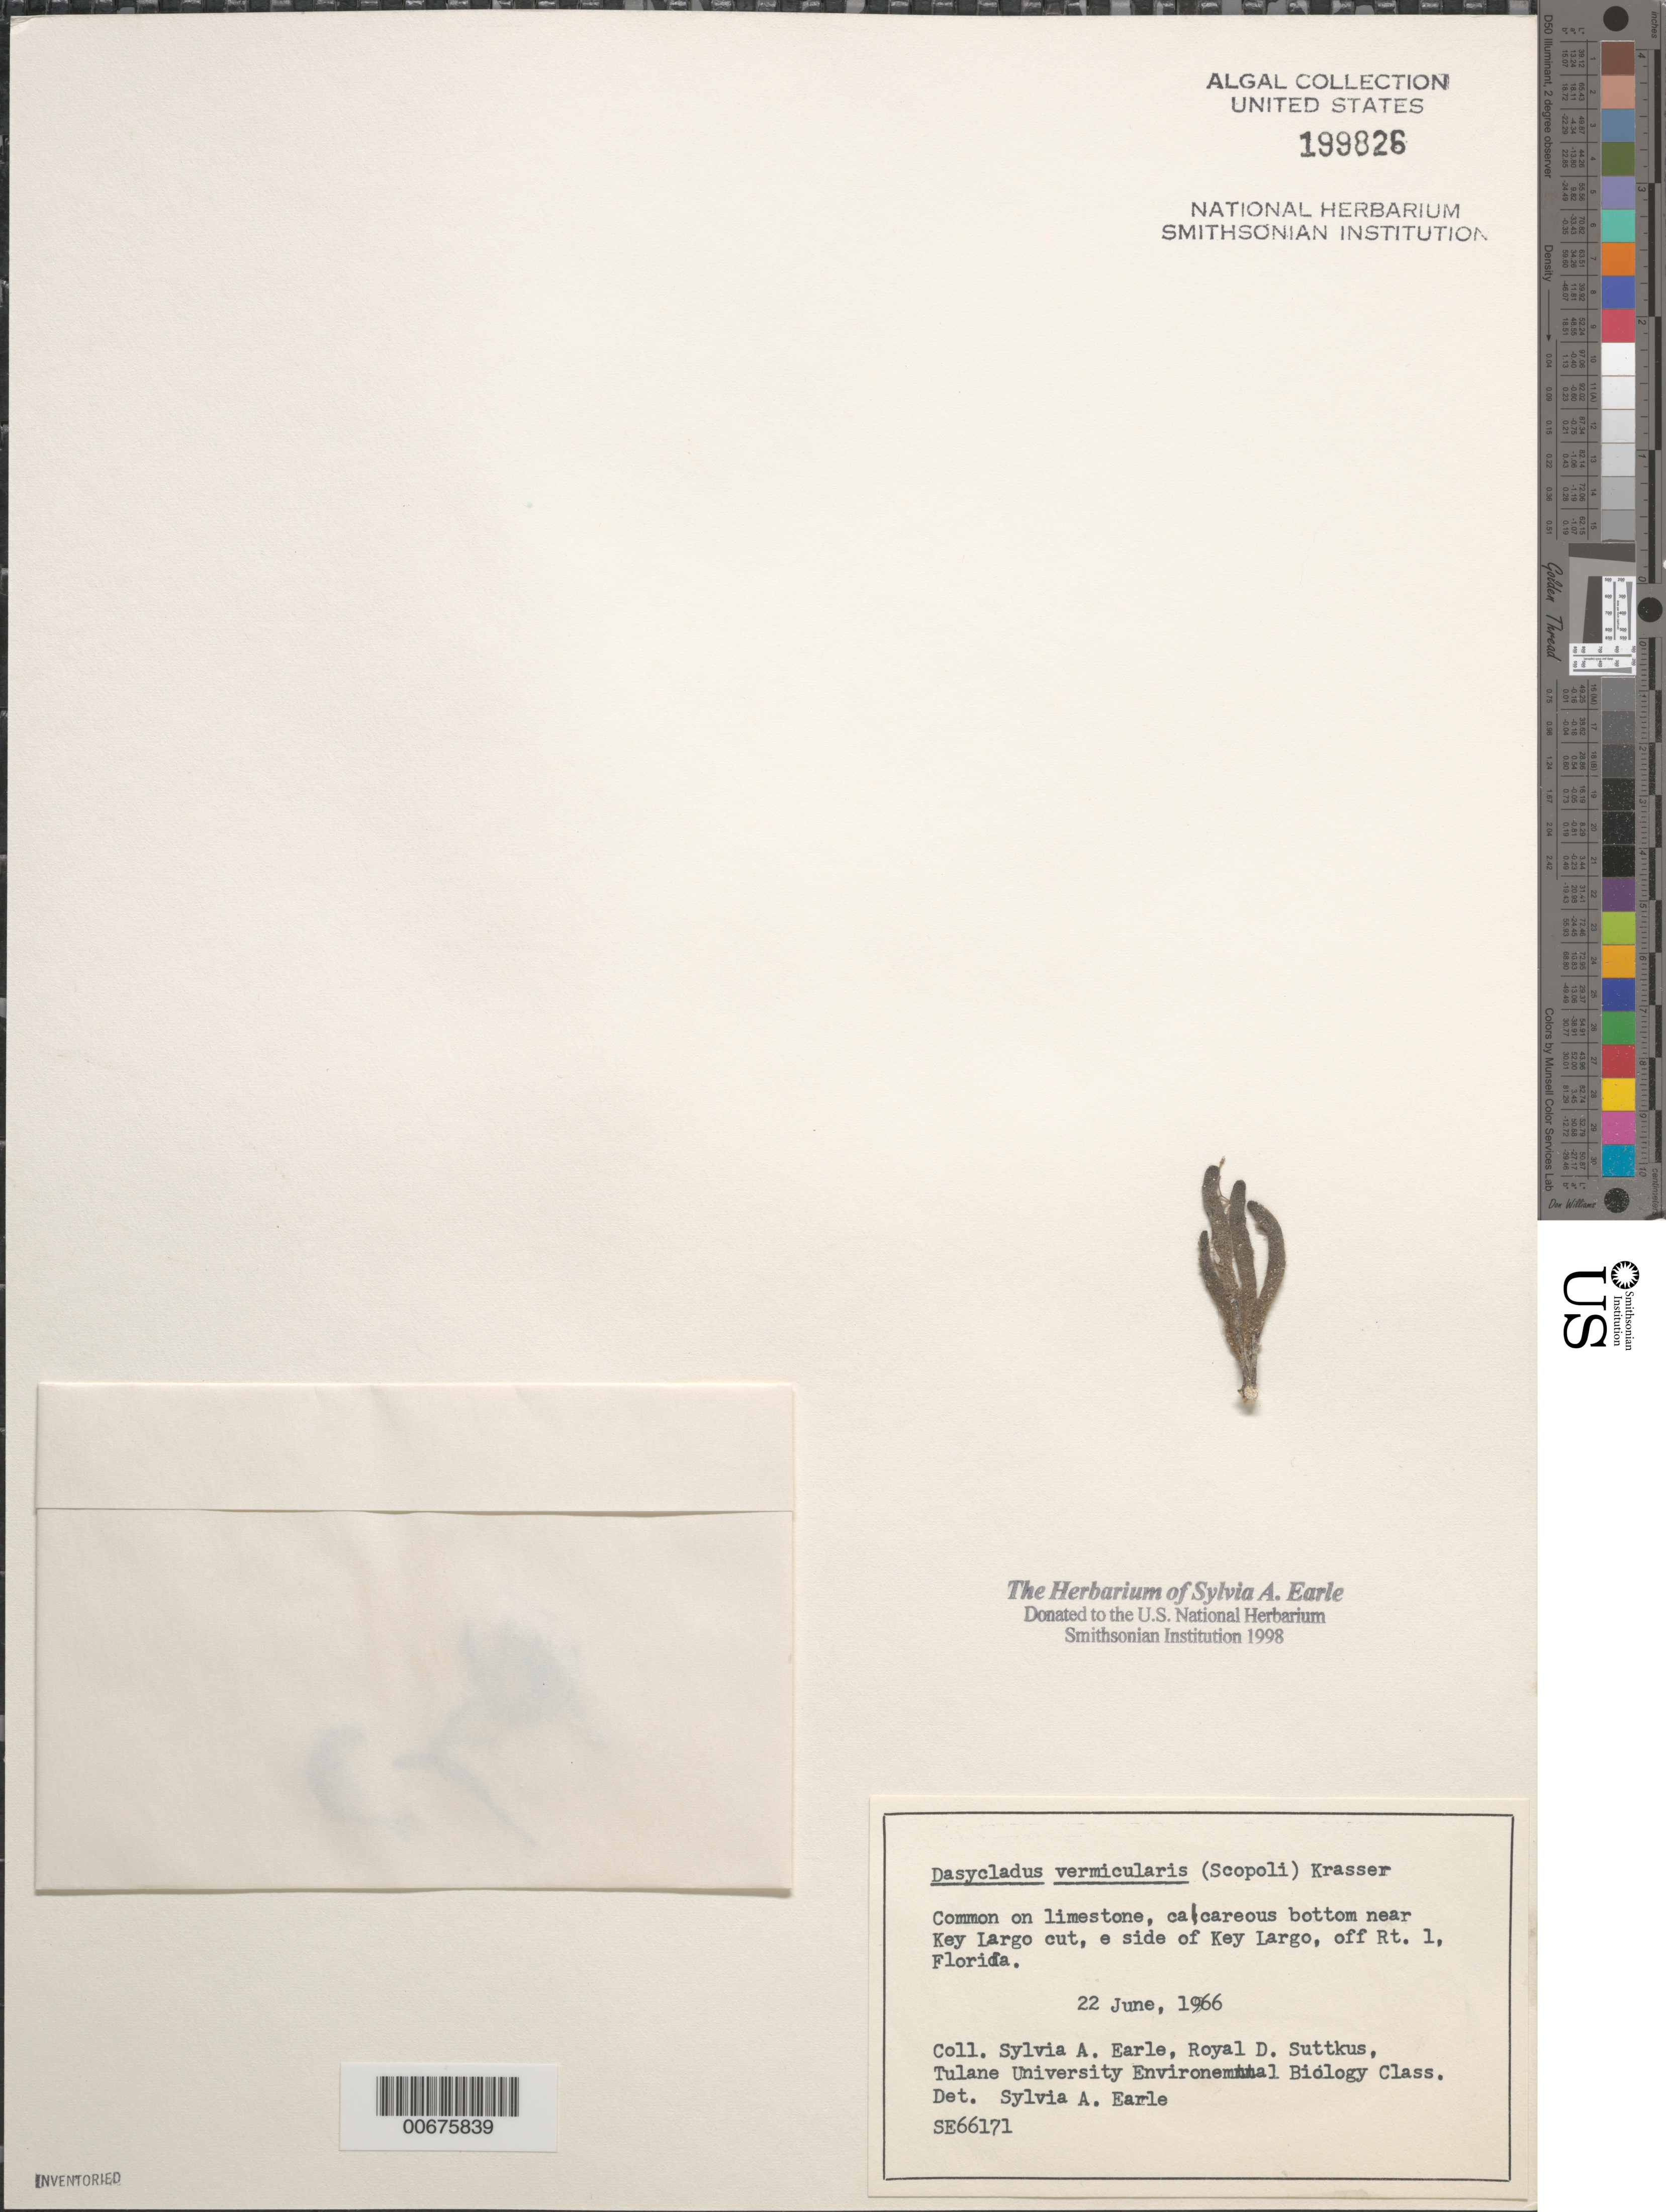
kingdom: Plantae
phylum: Chlorophyta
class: Ulvophyceae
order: Dasycladales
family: Dasycladaceae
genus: Dasycladus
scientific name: Dasycladus vermicularis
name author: (Scop.) Krasser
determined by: Earle, S. A.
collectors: S. A. Earle, R. Suttkus & Tulane Univ. Env. Biol. Class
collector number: Se 66171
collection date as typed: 22 Jun 1966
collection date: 1966-06-22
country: United States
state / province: Florida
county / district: Monroe County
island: Key Largo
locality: Key Largo Cut, off US Route 1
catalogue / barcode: US 199826